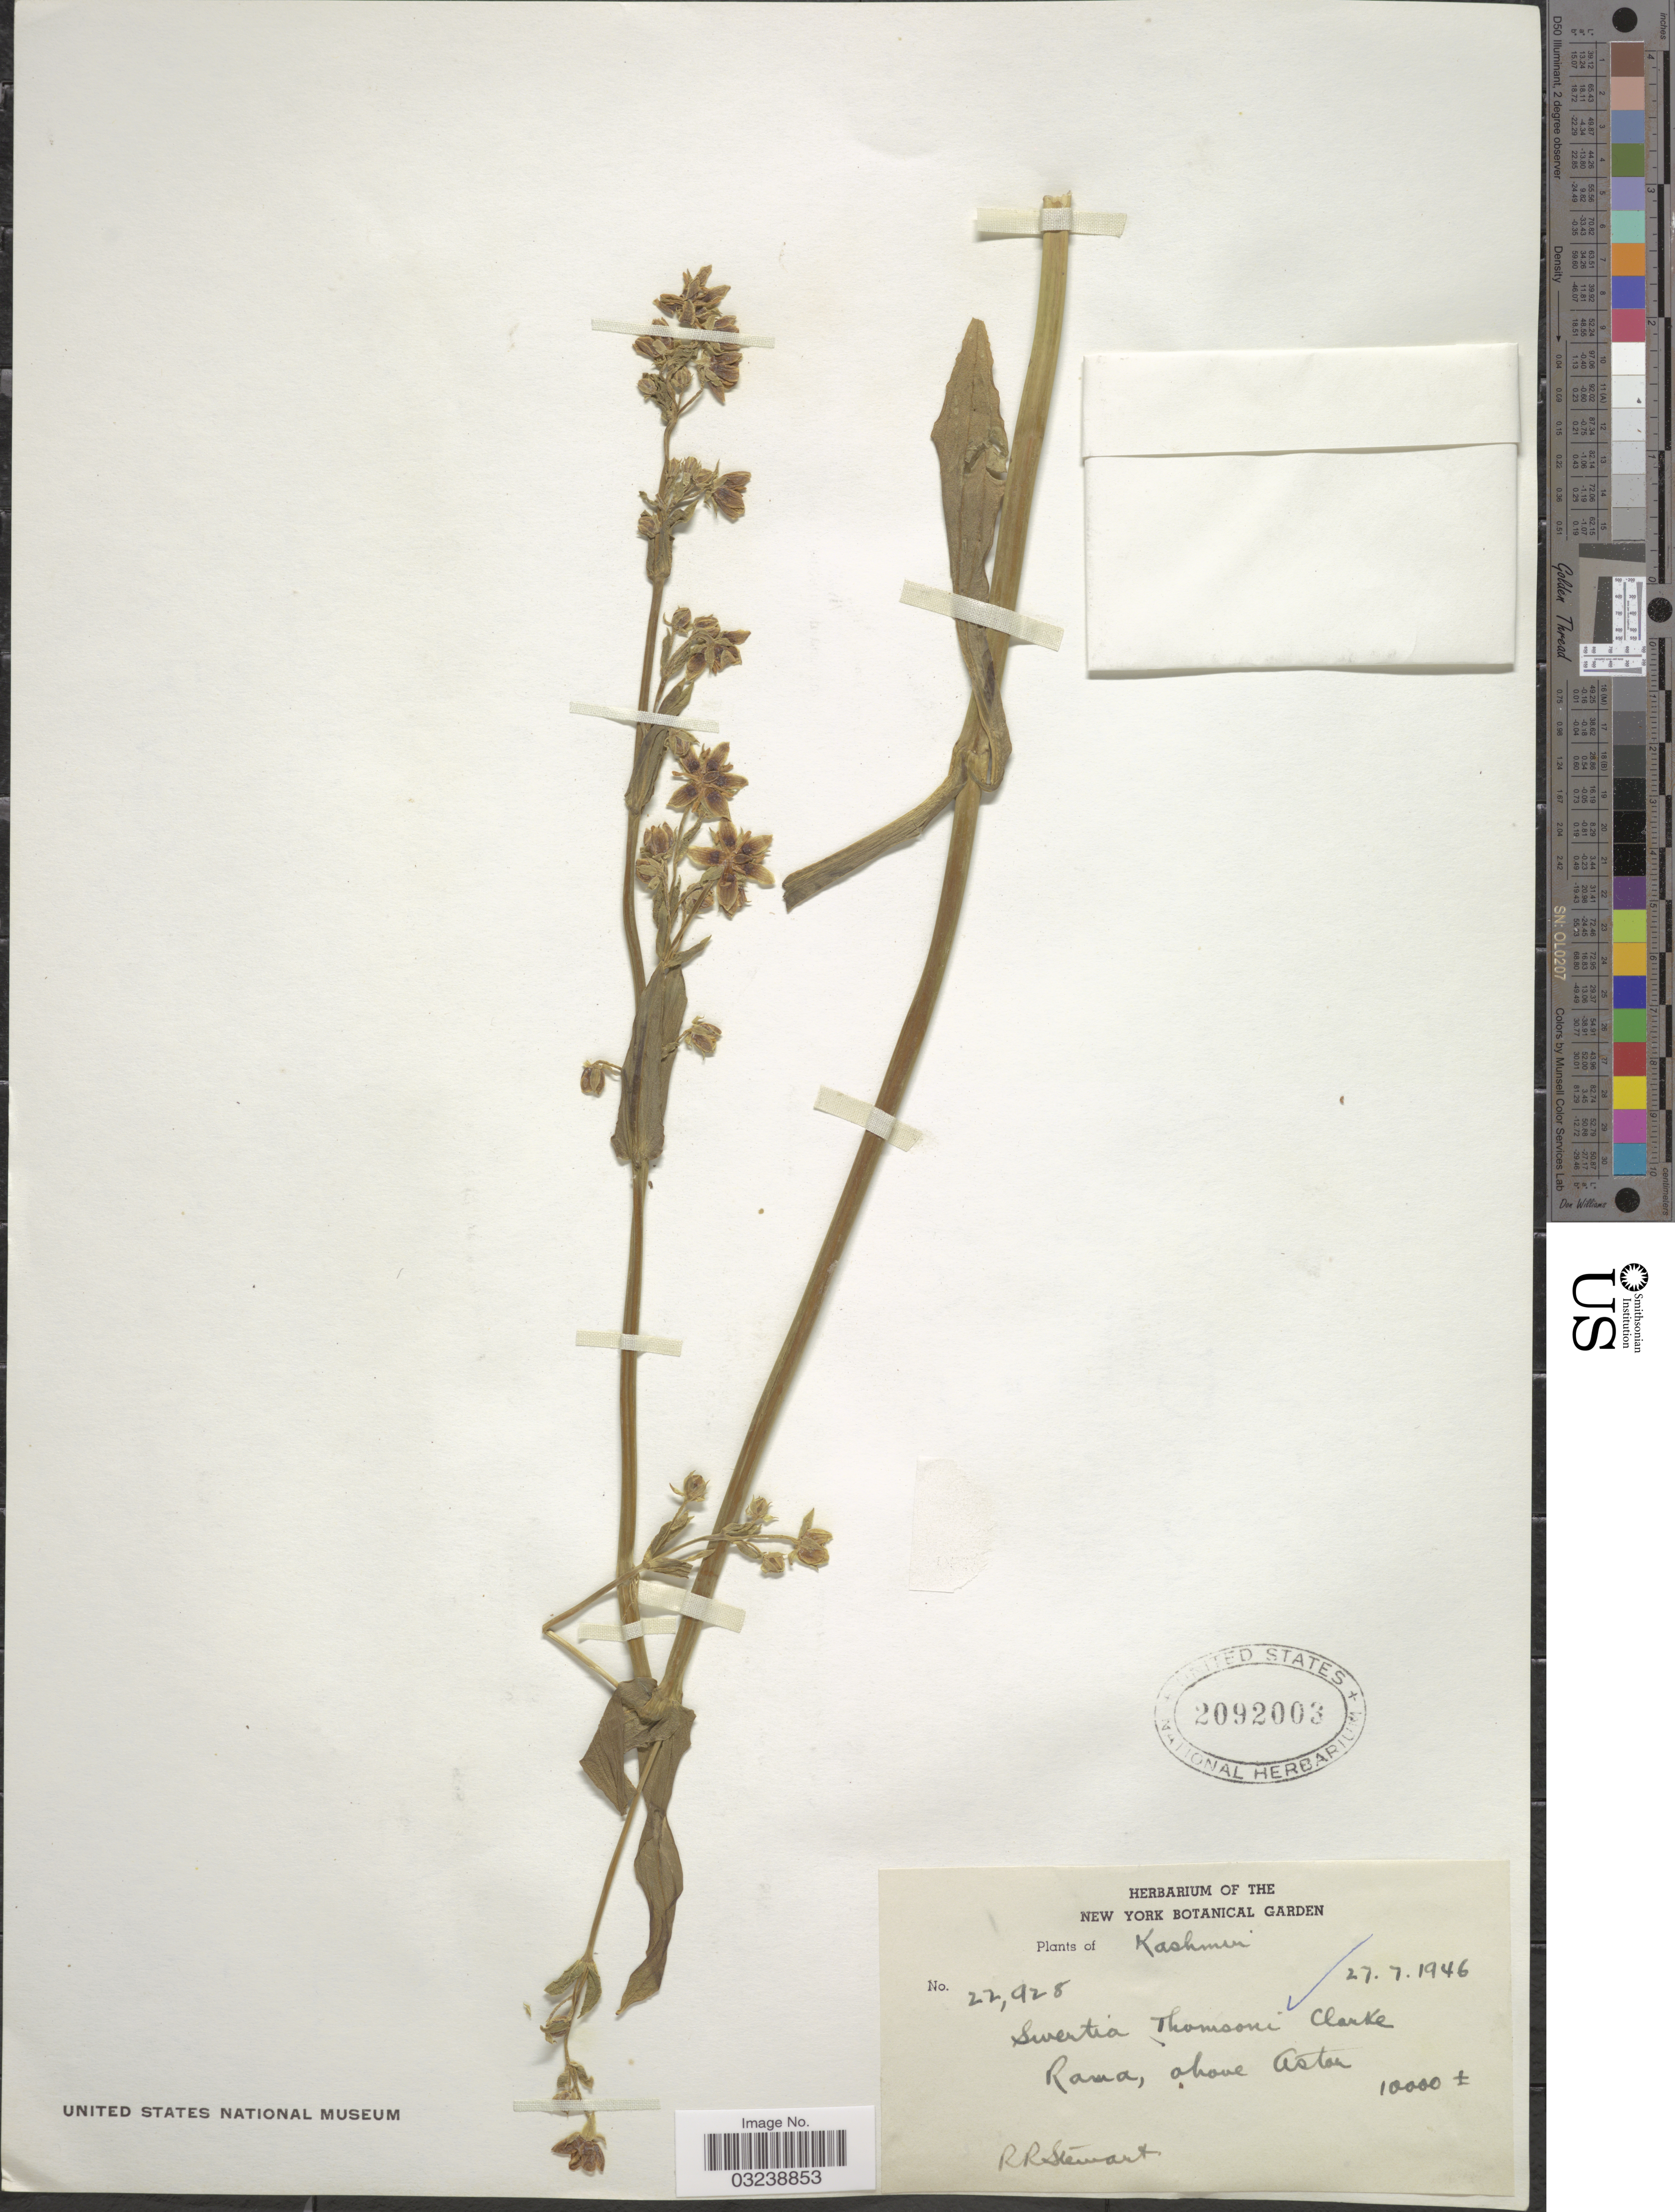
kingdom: Plantae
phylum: Tracheophyta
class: Magnoliopsida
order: Gentianales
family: Gentianaceae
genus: Swertia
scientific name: Swertia thomsonii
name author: C.B. Clarke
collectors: R. Stewart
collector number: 22928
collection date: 1946-07-27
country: India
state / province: Jammu and Kashmir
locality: Kashmir. Rama, above Aston.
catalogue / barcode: US 2092003